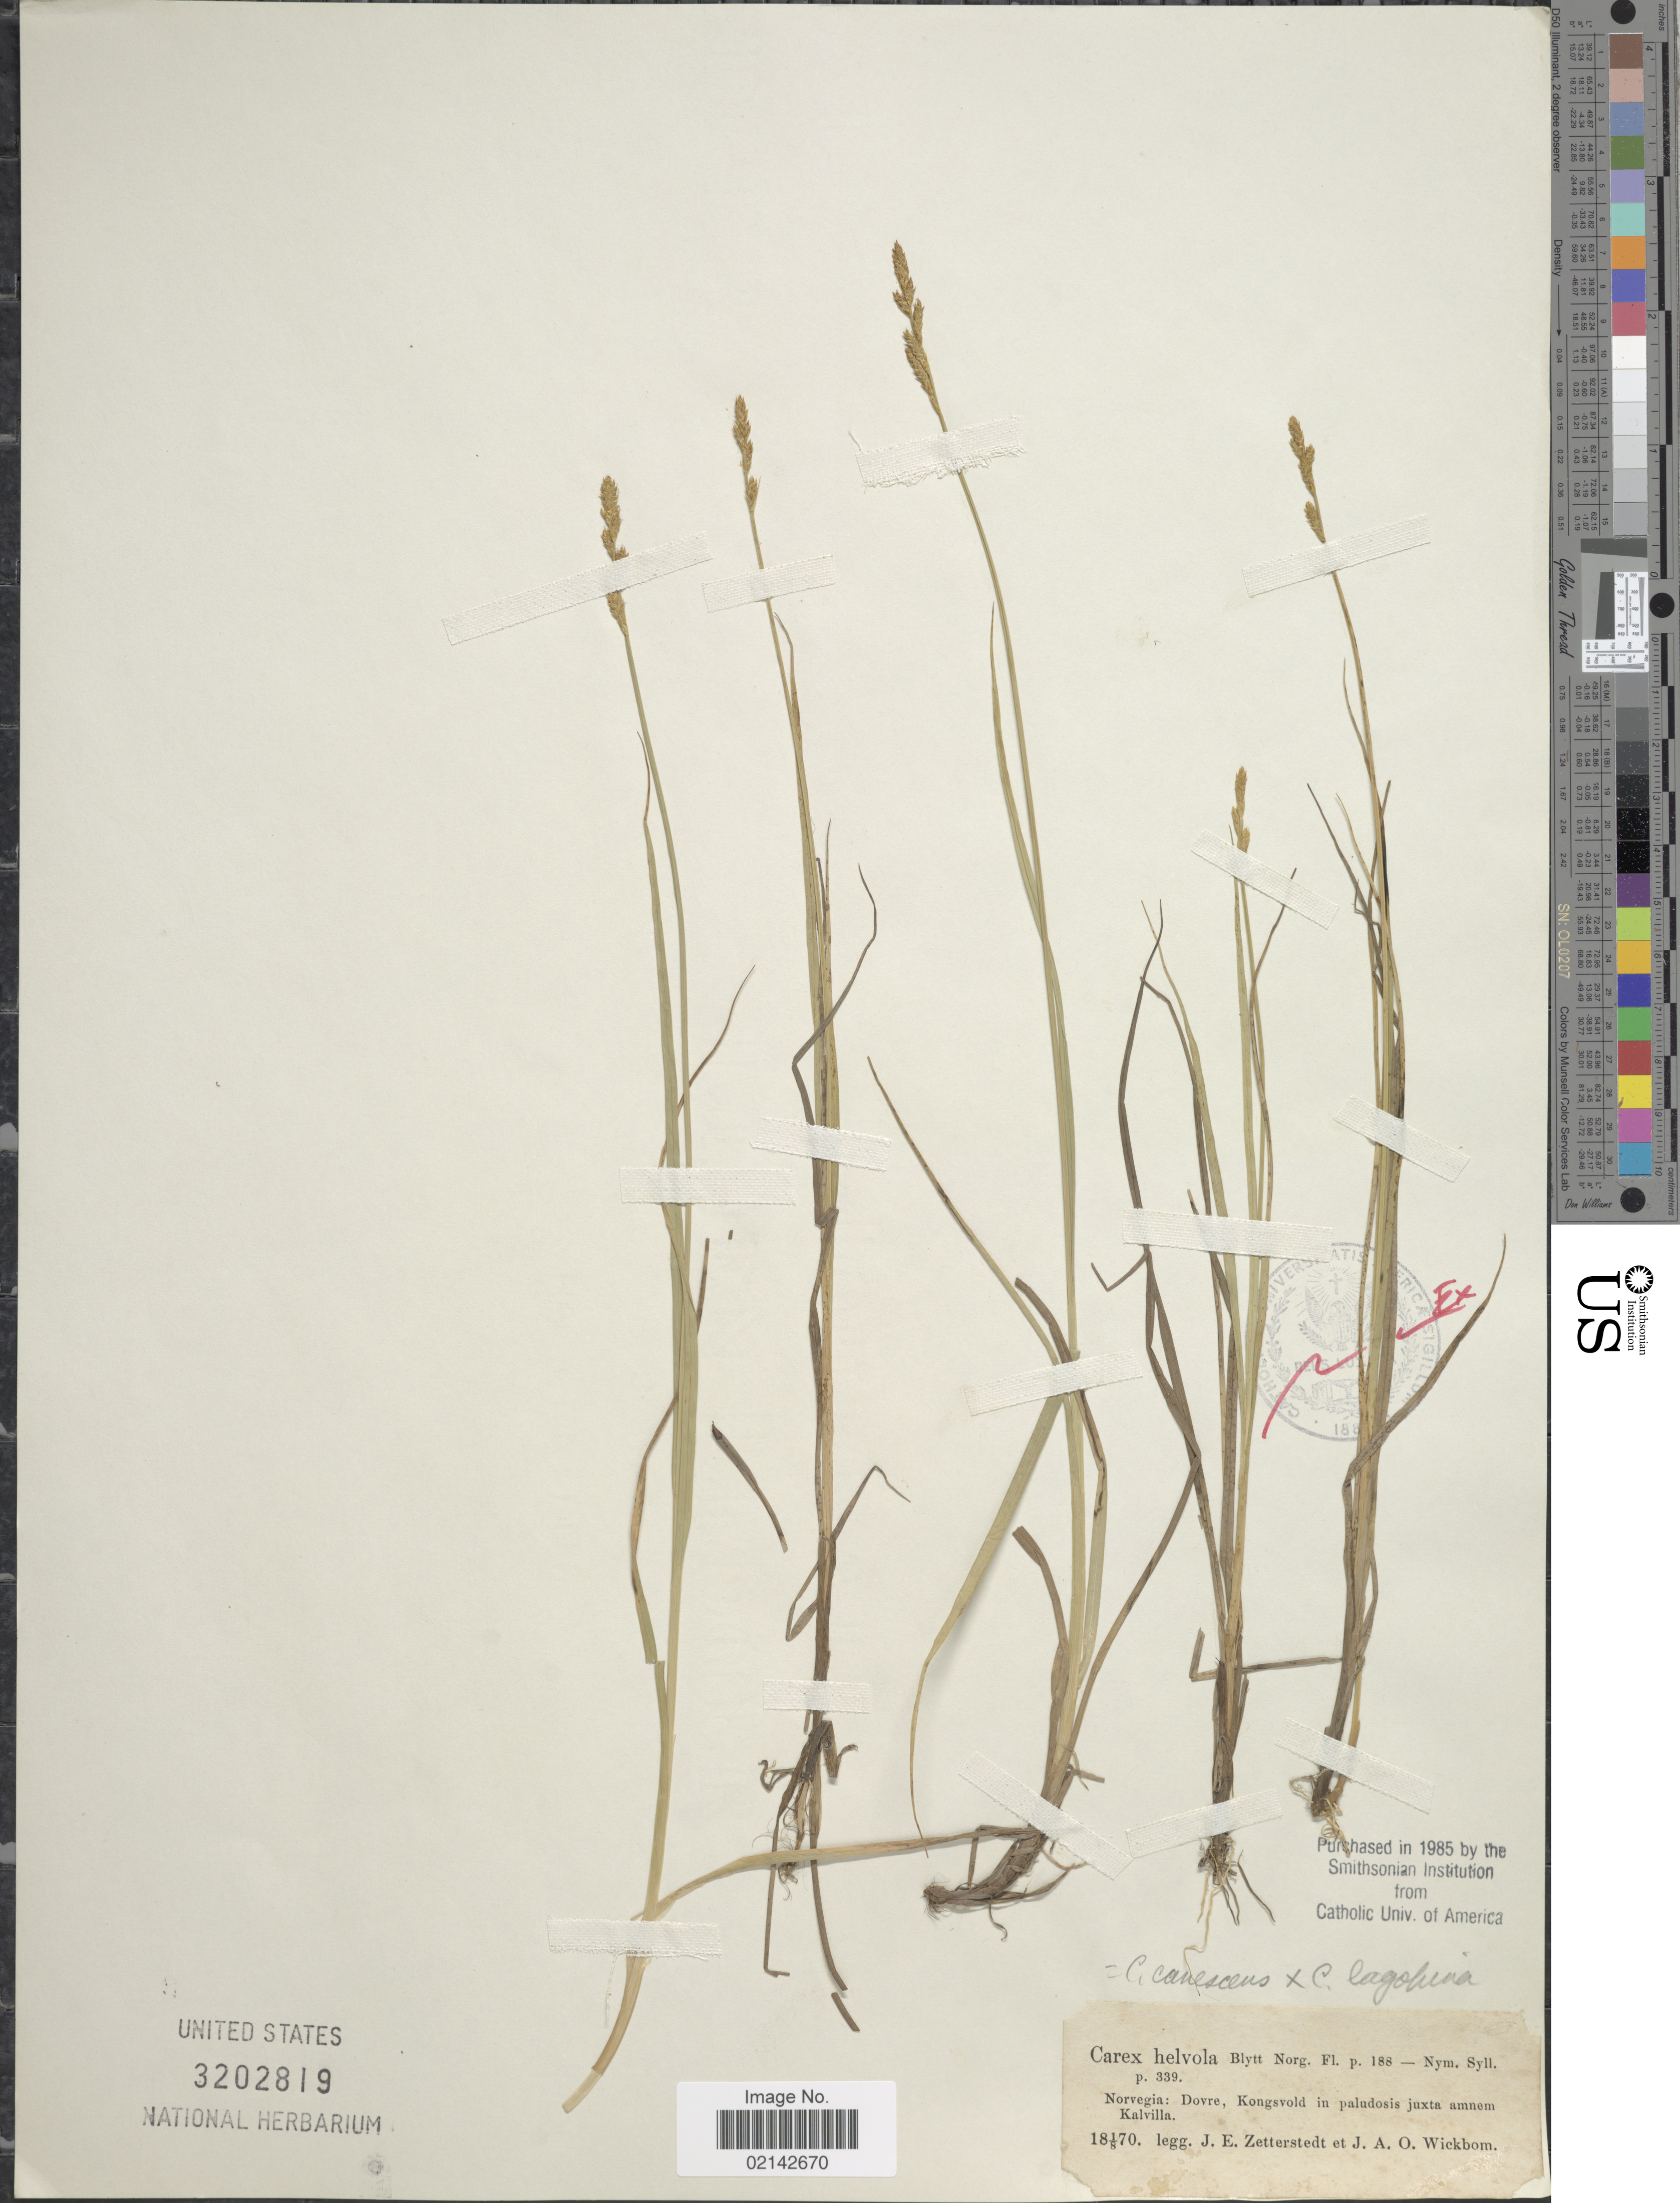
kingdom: Plantae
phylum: Tracheophyta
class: Liliopsida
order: Poales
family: Cyperaceae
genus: Carex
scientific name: Carex x helvola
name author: Blytt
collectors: J.E. Zetterstedt & J. Wickbom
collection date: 1870-08-01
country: Norway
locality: Norvegia: Dovre, Kongsvold in paludosis juxta amnem Kalvilla.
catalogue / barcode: US 3202819